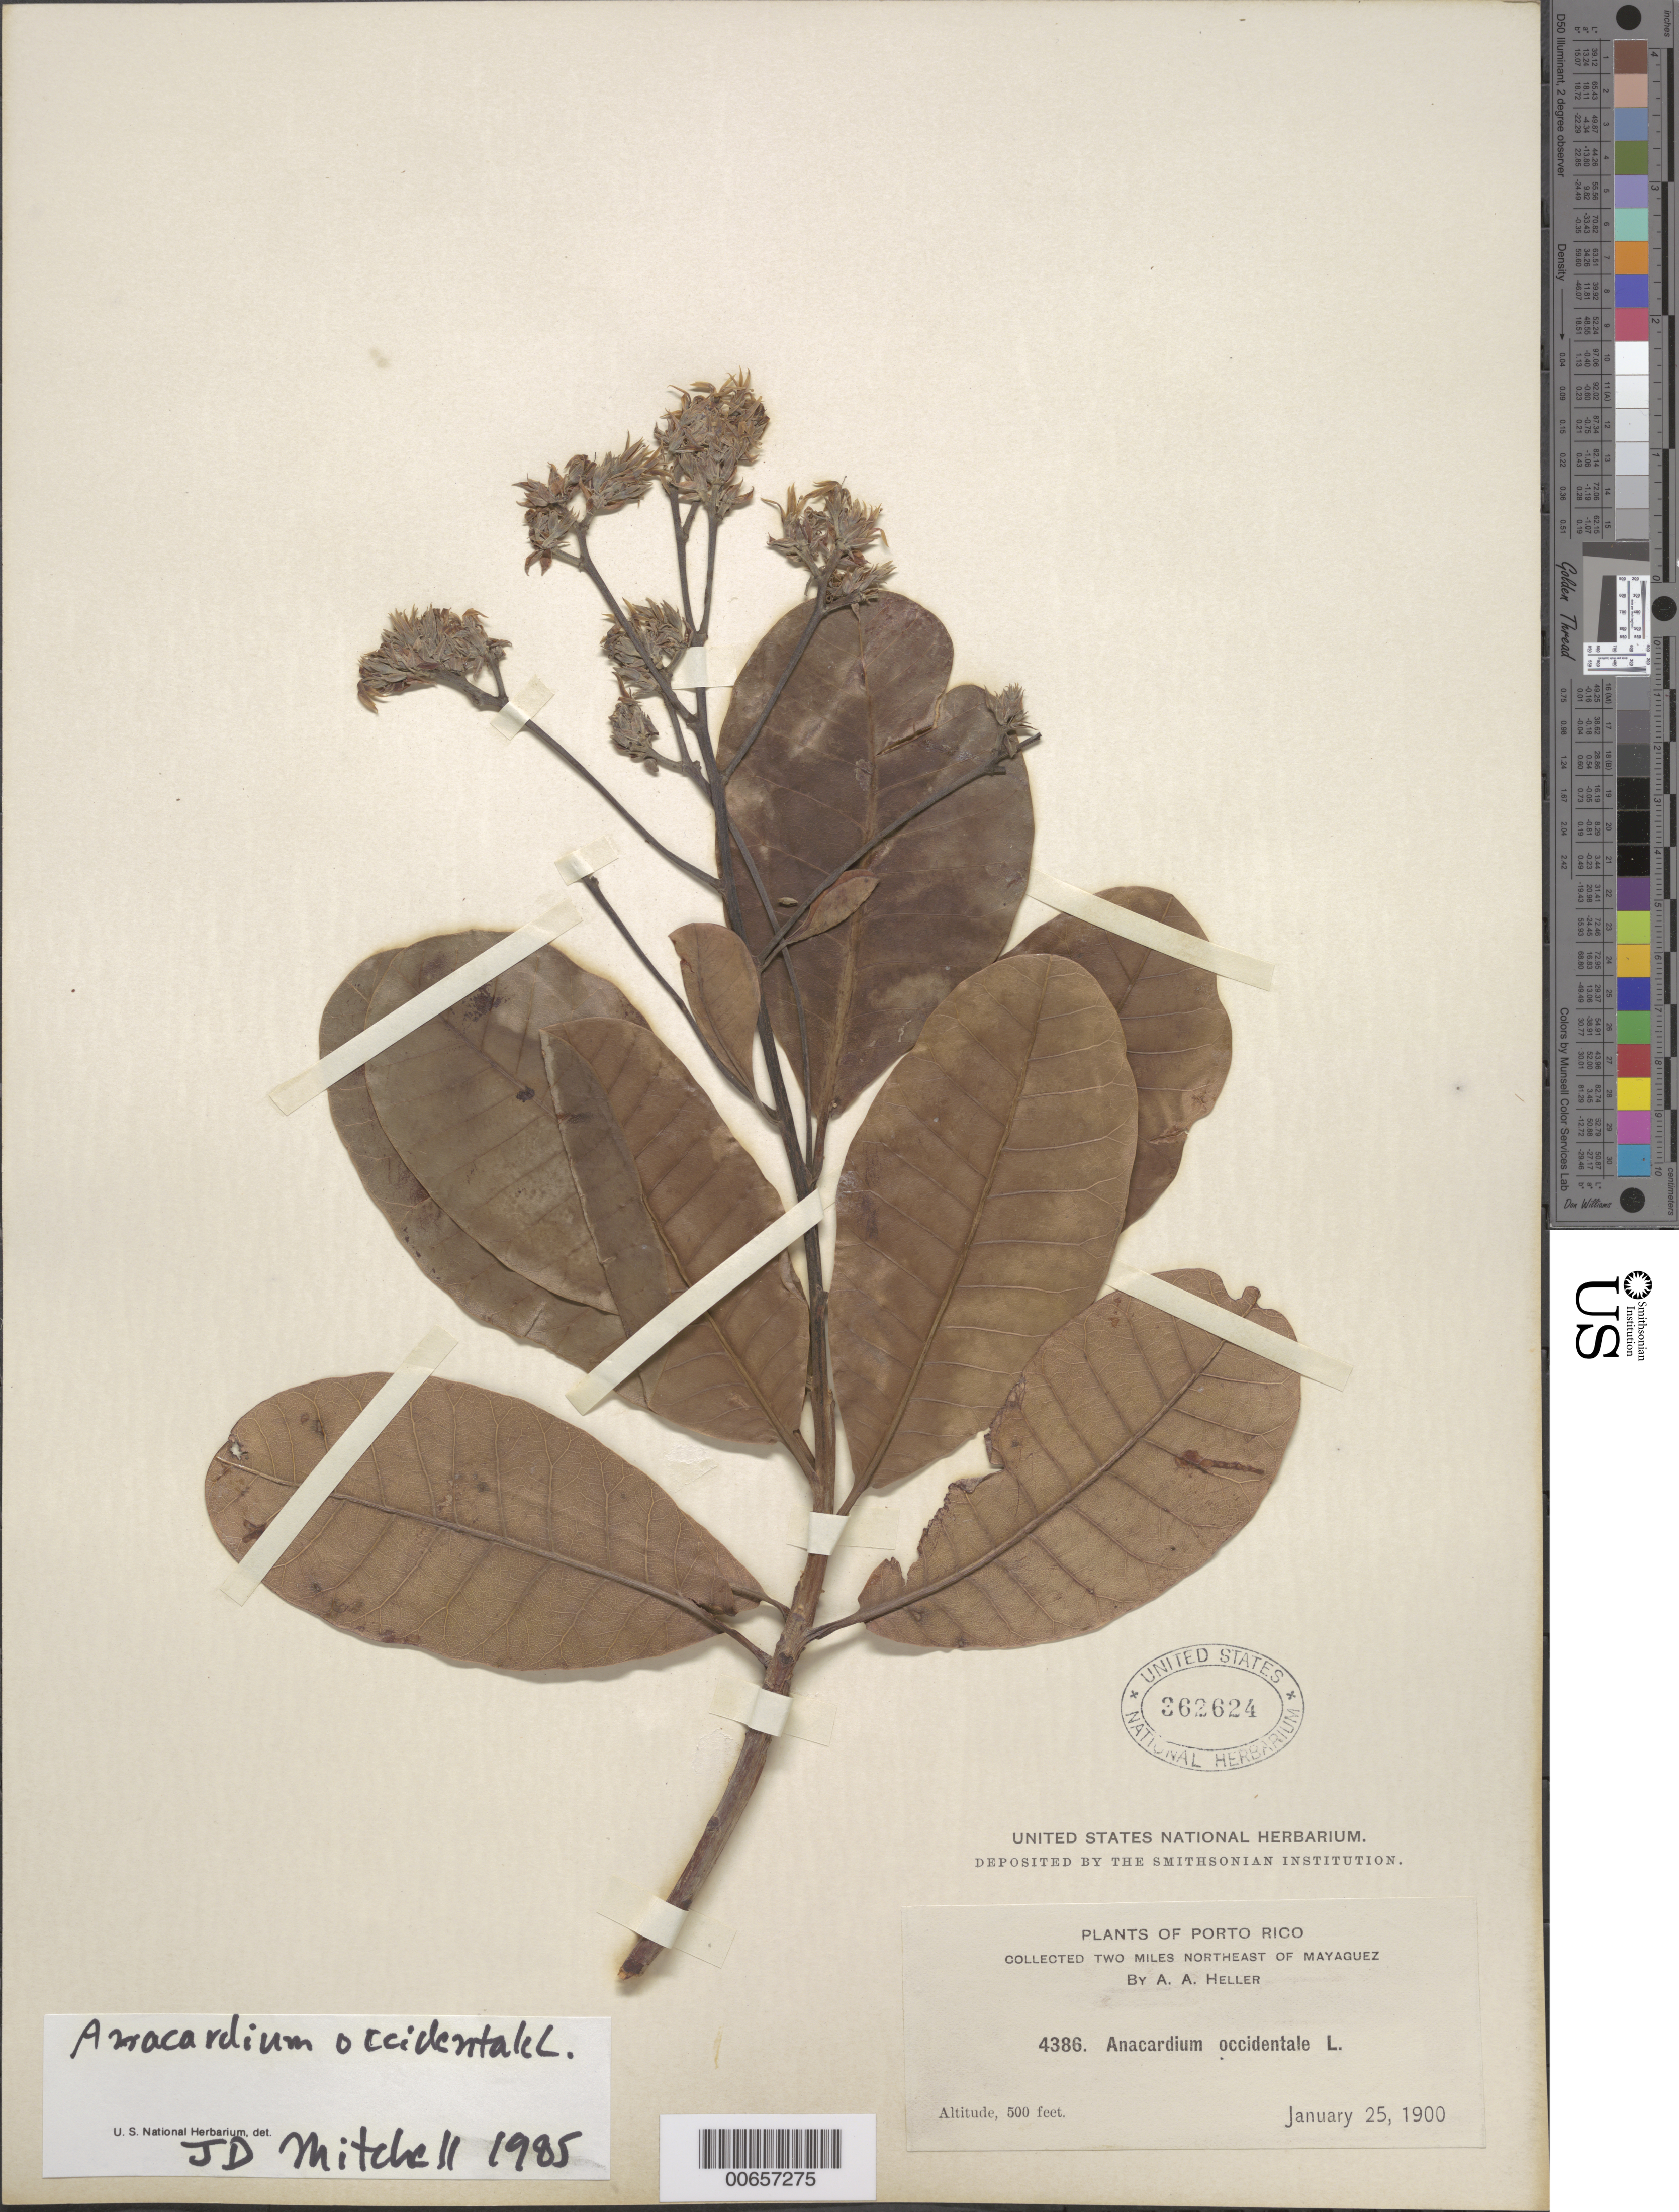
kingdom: Plantae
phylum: Tracheophyta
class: Magnoliopsida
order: Sapindales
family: Anacardiaceae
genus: Anacardium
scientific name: Anacardium occidentale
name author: L.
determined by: Mitchell, John D.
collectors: A. A. Heller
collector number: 4386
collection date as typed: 25 Jan 1900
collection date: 1900-01-25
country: Puerto Rico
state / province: Mayagüez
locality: Mayaguez, 2 mi NE of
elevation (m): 152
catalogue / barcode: US 362624